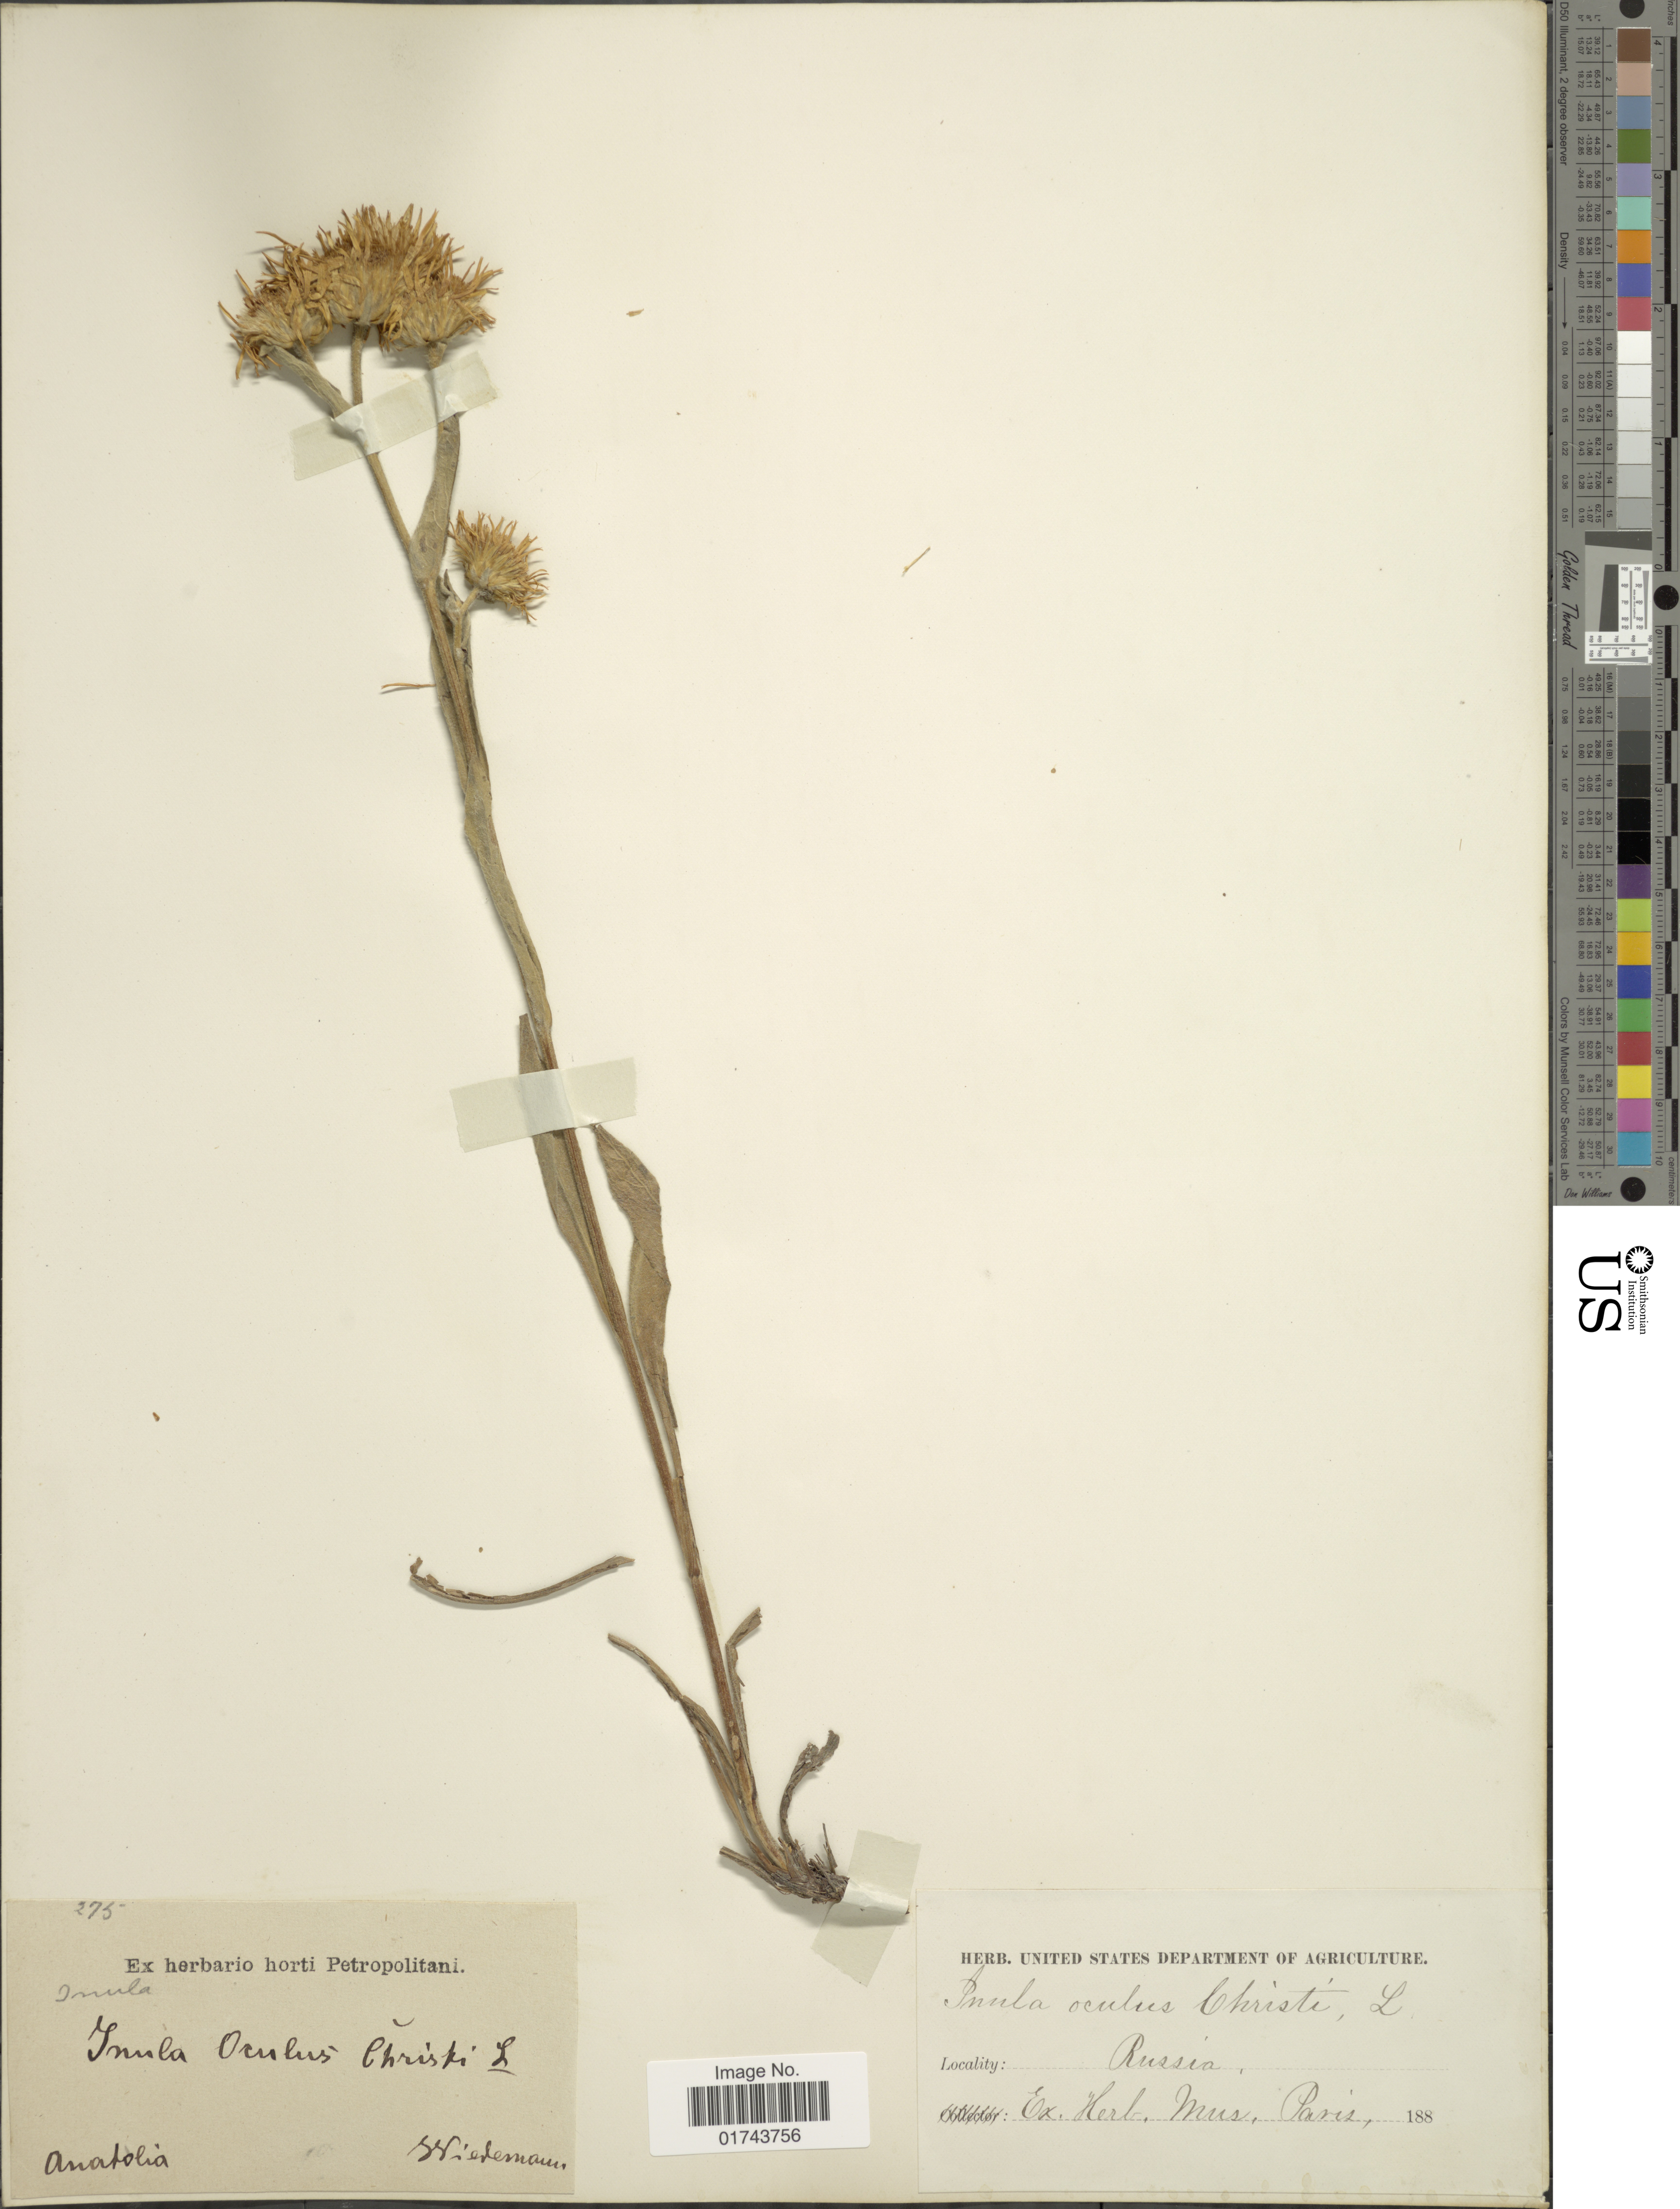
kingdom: Plantae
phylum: Tracheophyta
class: Magnoliopsida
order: Asterales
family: Asteraceae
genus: Inula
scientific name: Inula oculus-christi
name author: L.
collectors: Wiedemann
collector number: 275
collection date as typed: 188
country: Russian Federation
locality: Anatolia, "Russia" [probably Turkey]